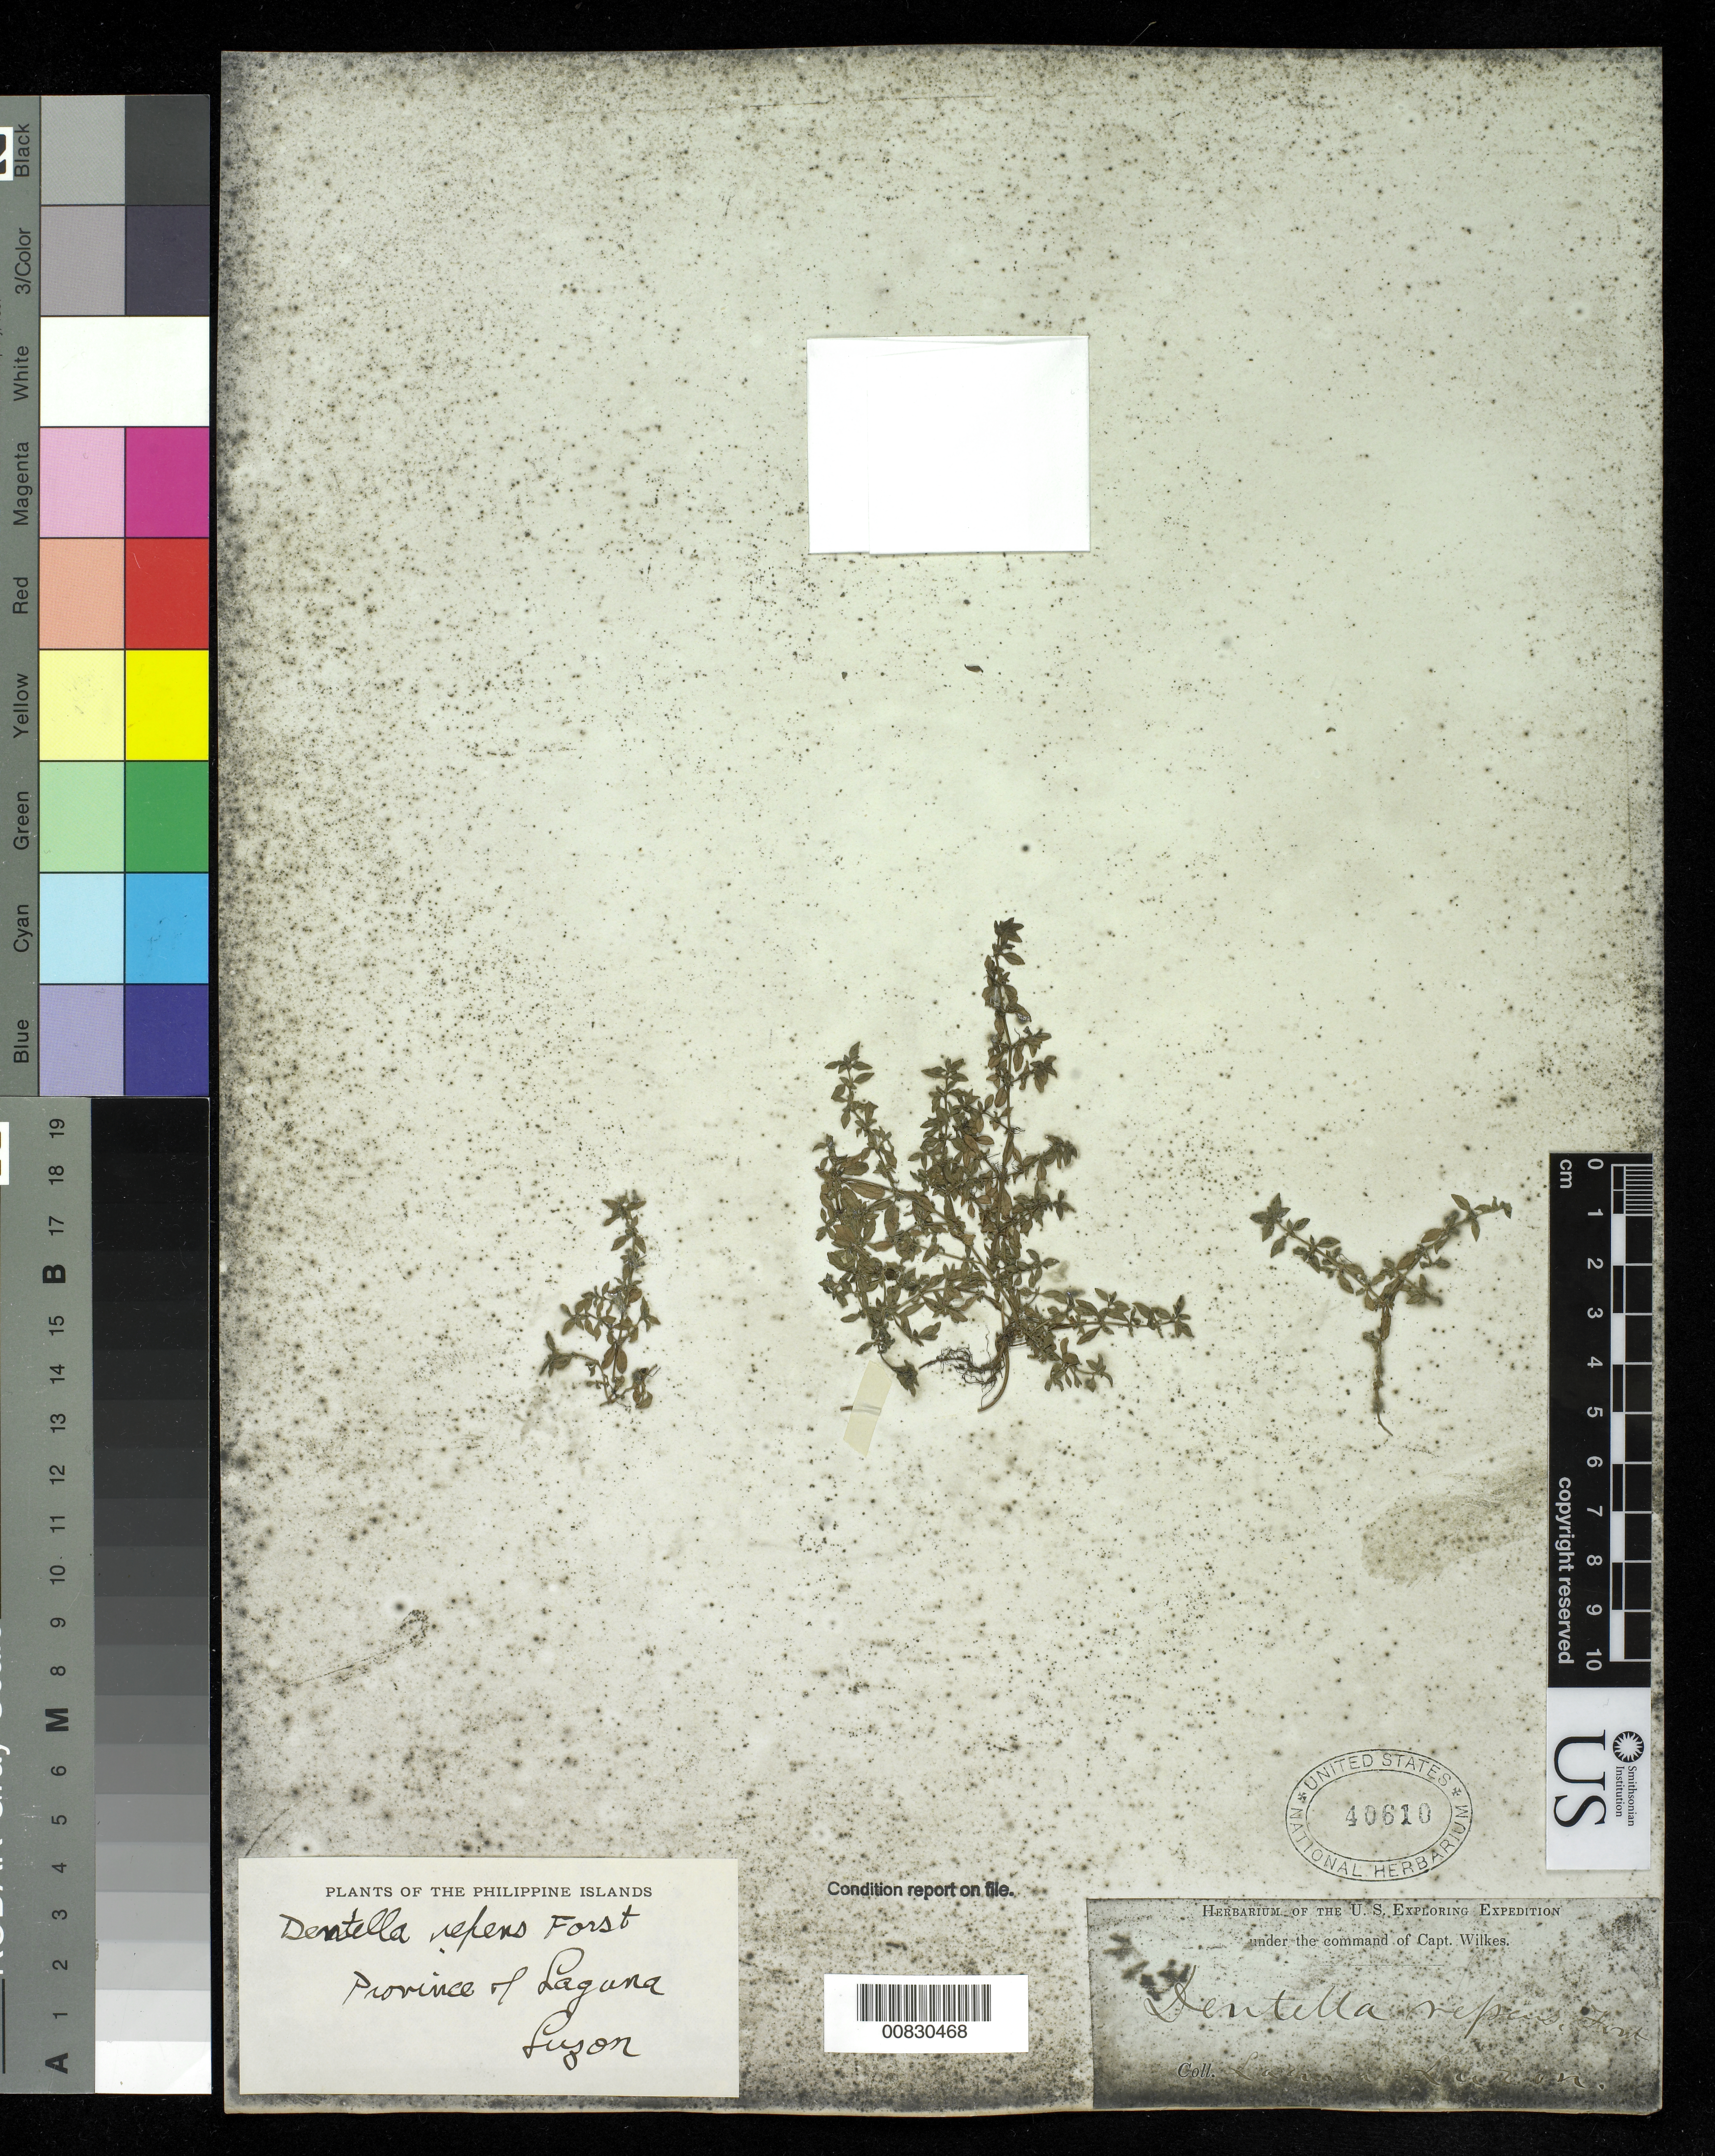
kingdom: Plantae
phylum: Tracheophyta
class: Magnoliopsida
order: Gentianales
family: Rubiaceae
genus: Dentella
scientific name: Dentella repens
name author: J.R. Forst. & G. Forst.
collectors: Wilkes Explor. Exped.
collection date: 1838/1842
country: Philippines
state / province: Calabarzon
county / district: Laguna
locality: Laguna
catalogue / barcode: US 40610